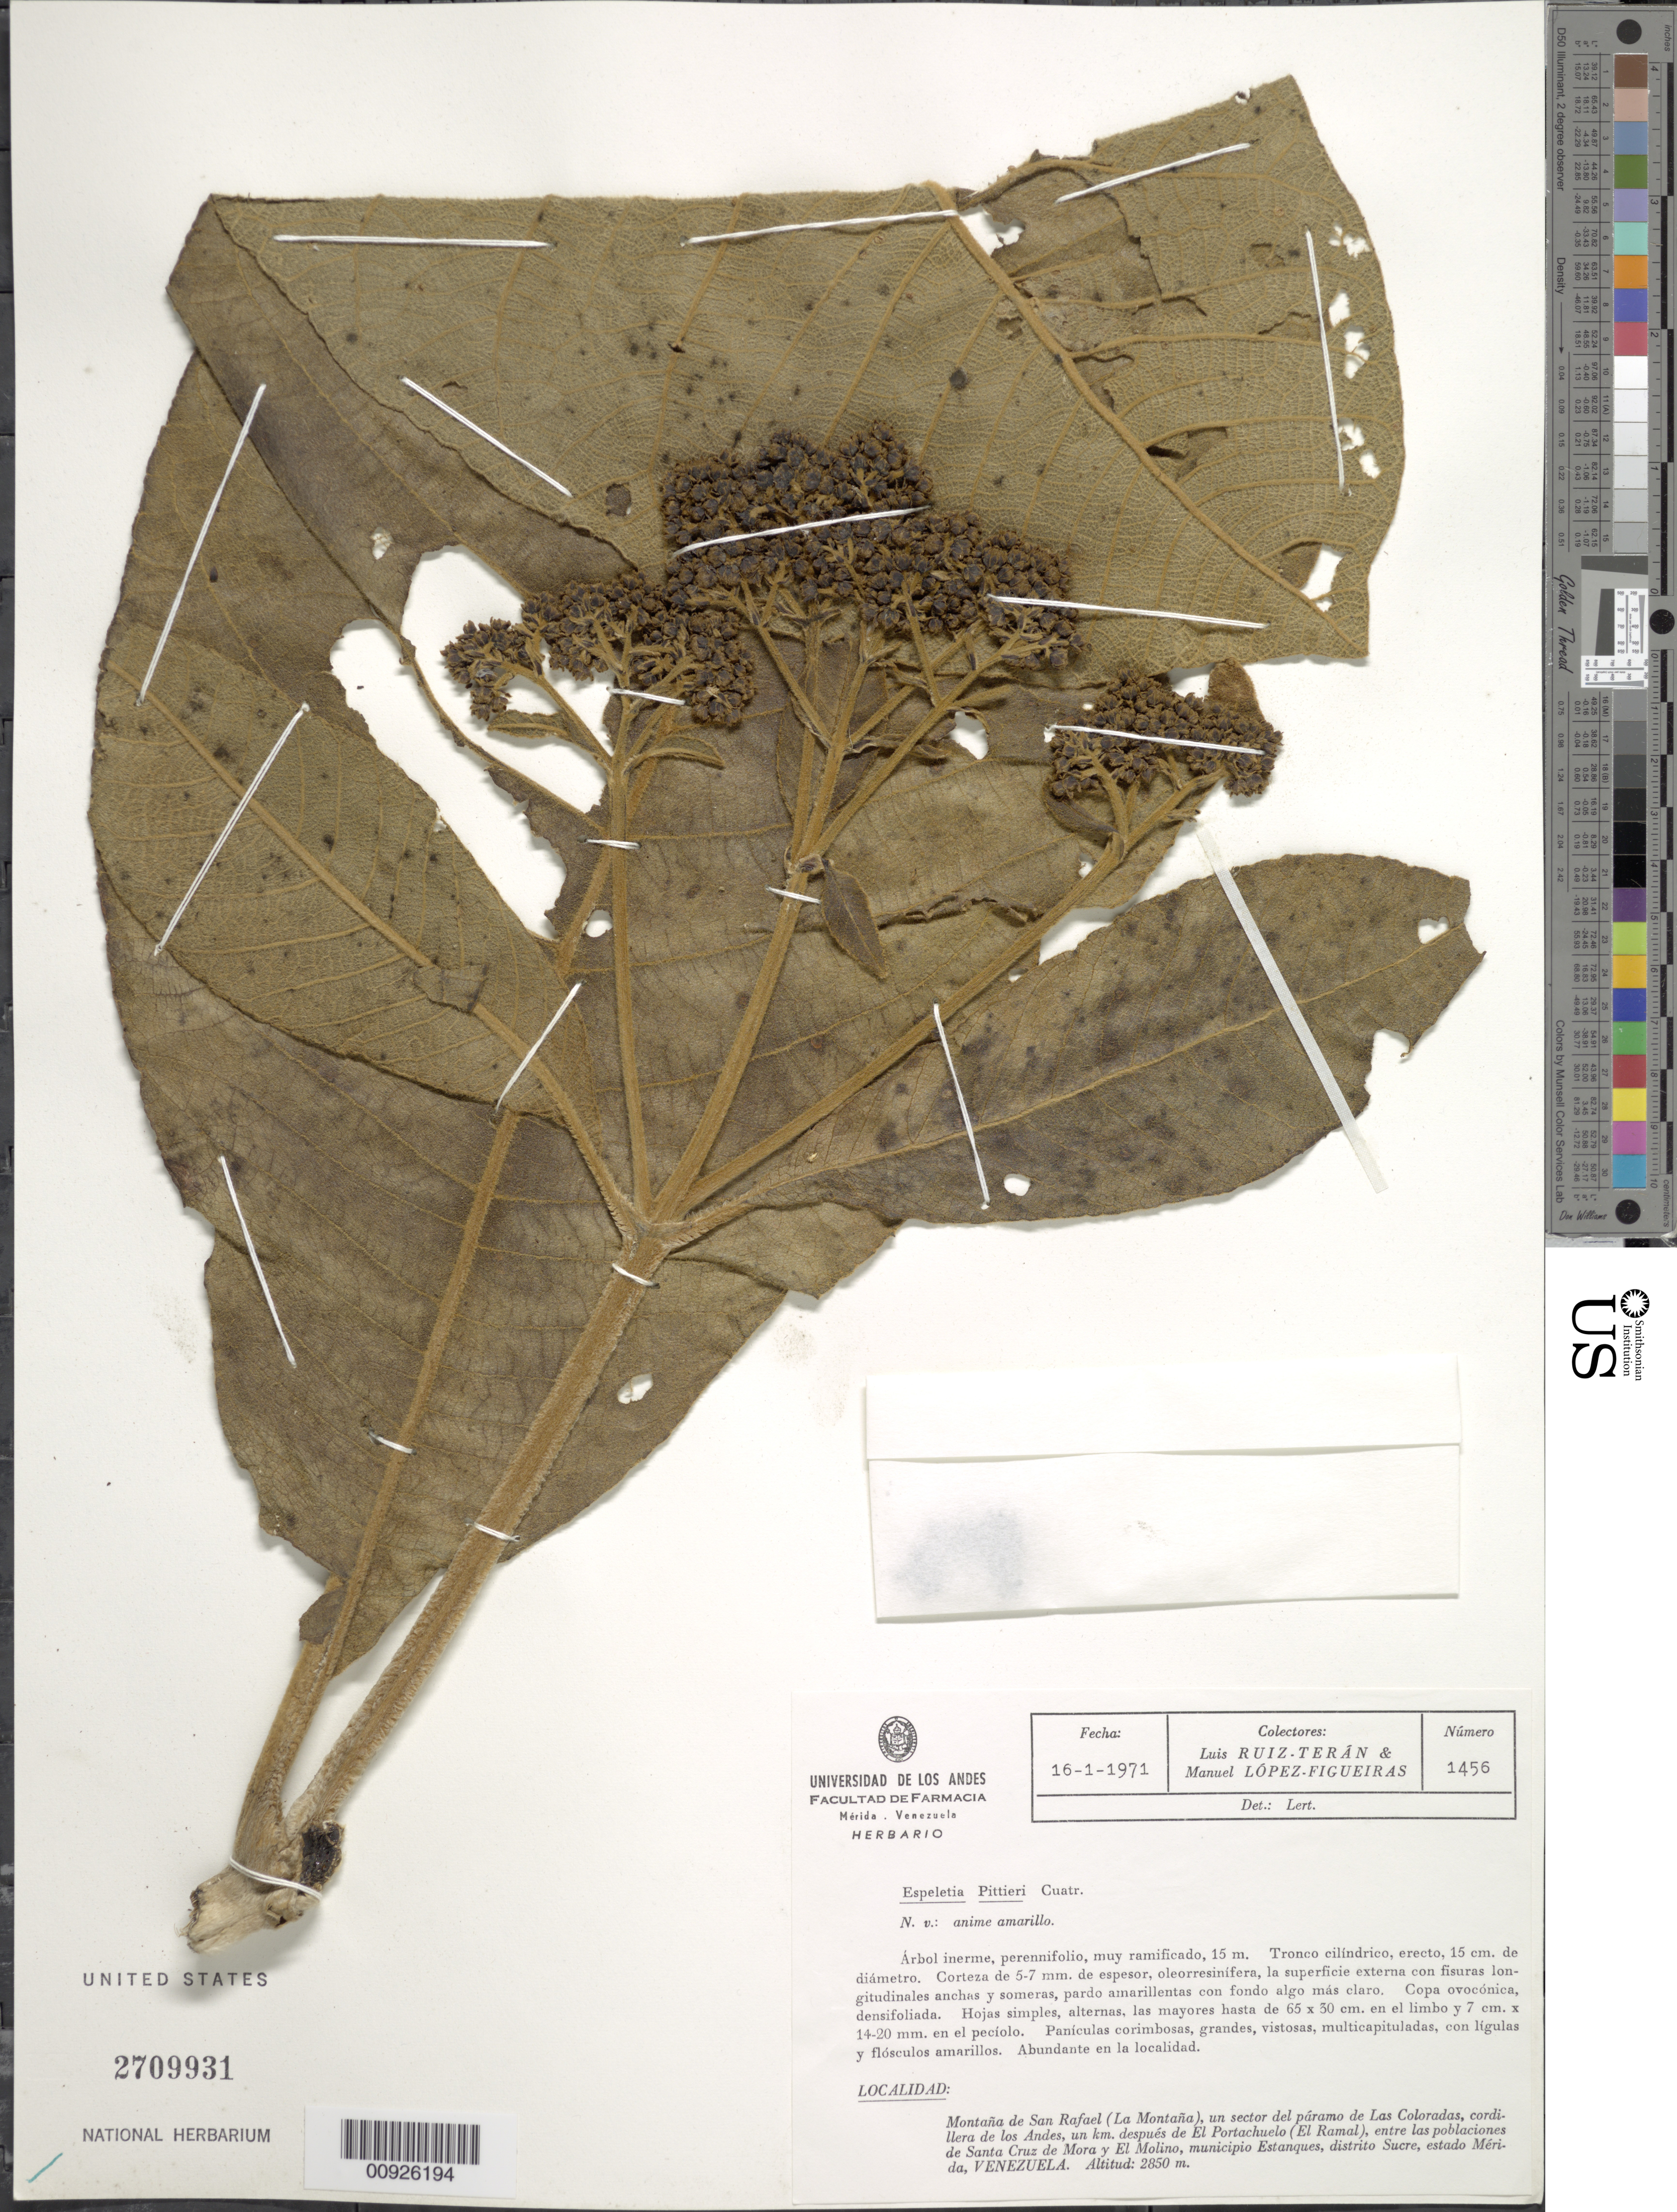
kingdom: Plantae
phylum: Tracheophyta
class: Magnoliopsida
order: Asterales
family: Asteraceae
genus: Carramboa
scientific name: Carramboa badilloi var. pittieri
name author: (Cuatrec.) Cuatrec.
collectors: L. Teran & M. López Figueiras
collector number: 1456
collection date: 1971-01-16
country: Venezuela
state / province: Mérida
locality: Montana de San Rafael (La Montana), un sector del paramo de Las Colorados, cordillera de los Andes, un km. despues de El Portachuelo (El Ramal), entre las poblaciones de Santa Cruz de Mora y El Molino, municipio Estanques, distrito Sucre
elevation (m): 2850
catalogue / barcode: US 2709931